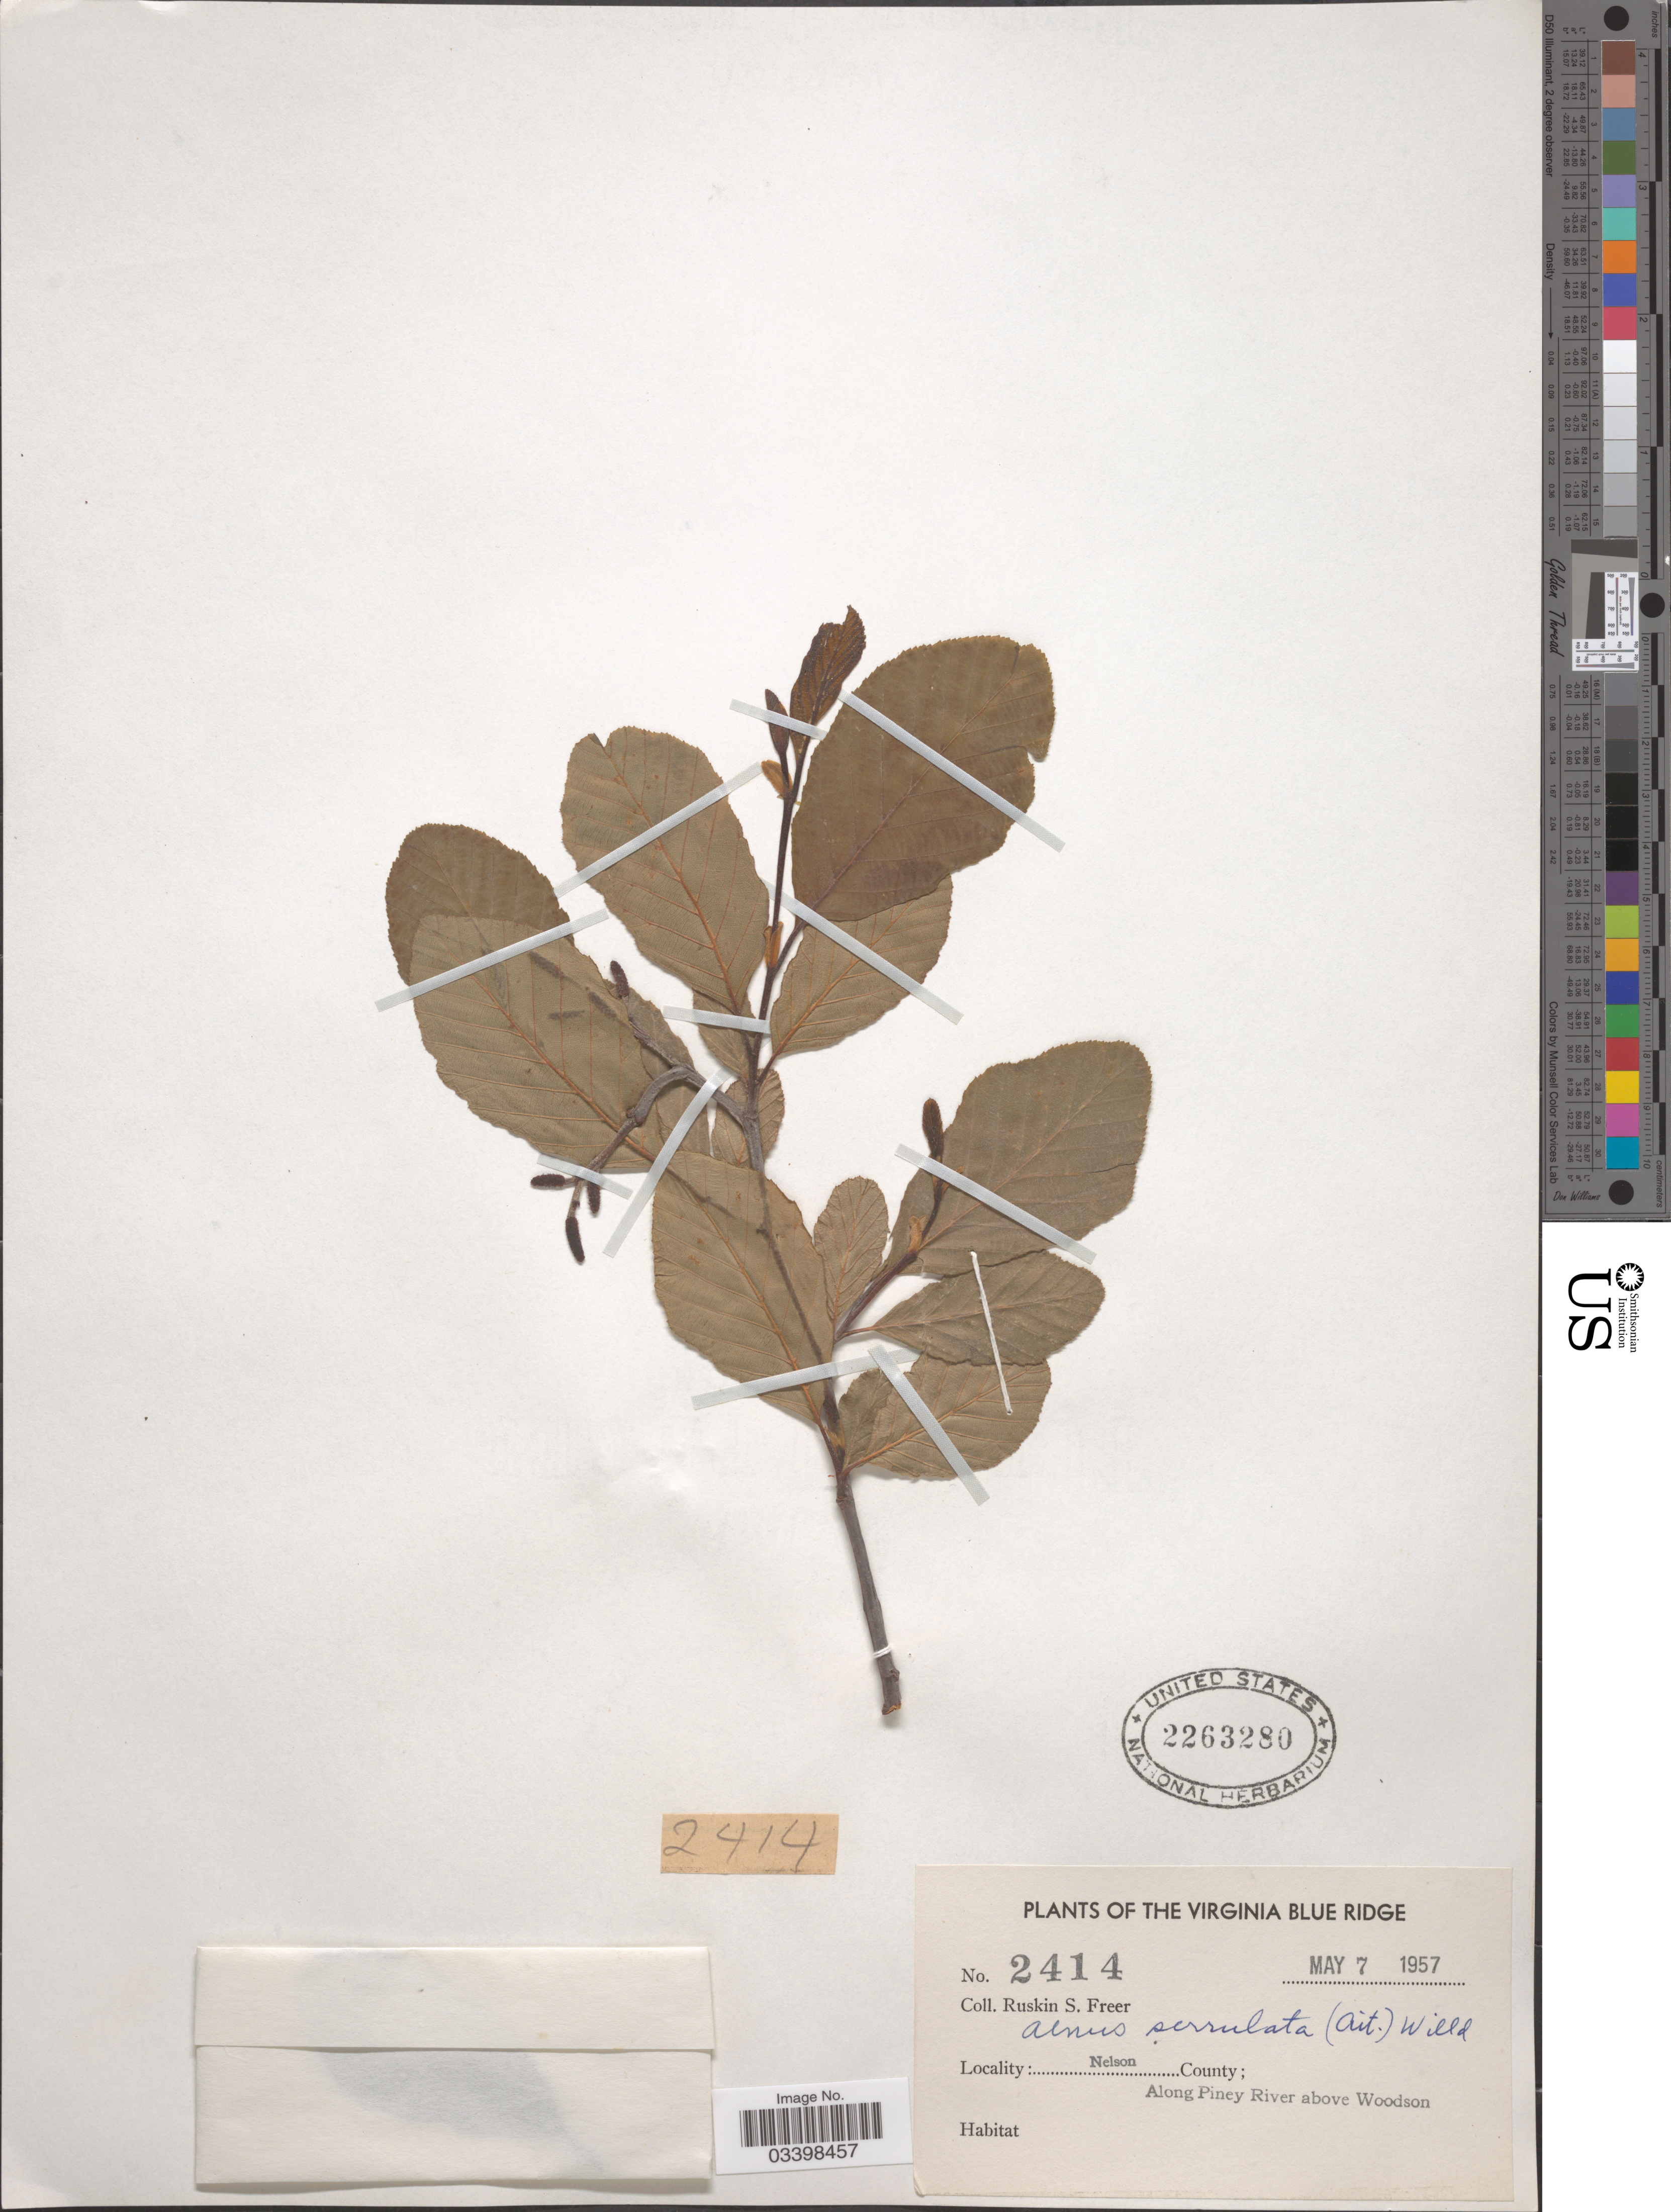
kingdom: Plantae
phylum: Tracheophyta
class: Magnoliopsida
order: Fagales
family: Betulaceae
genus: Alnus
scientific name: Alnus serrulata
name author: (Aiton) Willd.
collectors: R. Freer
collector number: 2414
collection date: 1957-05-07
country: United States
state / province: Virginia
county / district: Nelson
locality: The Virginia Blue Ridge. Nelson County; Along Piney River above Woodson.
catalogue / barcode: US 2263280